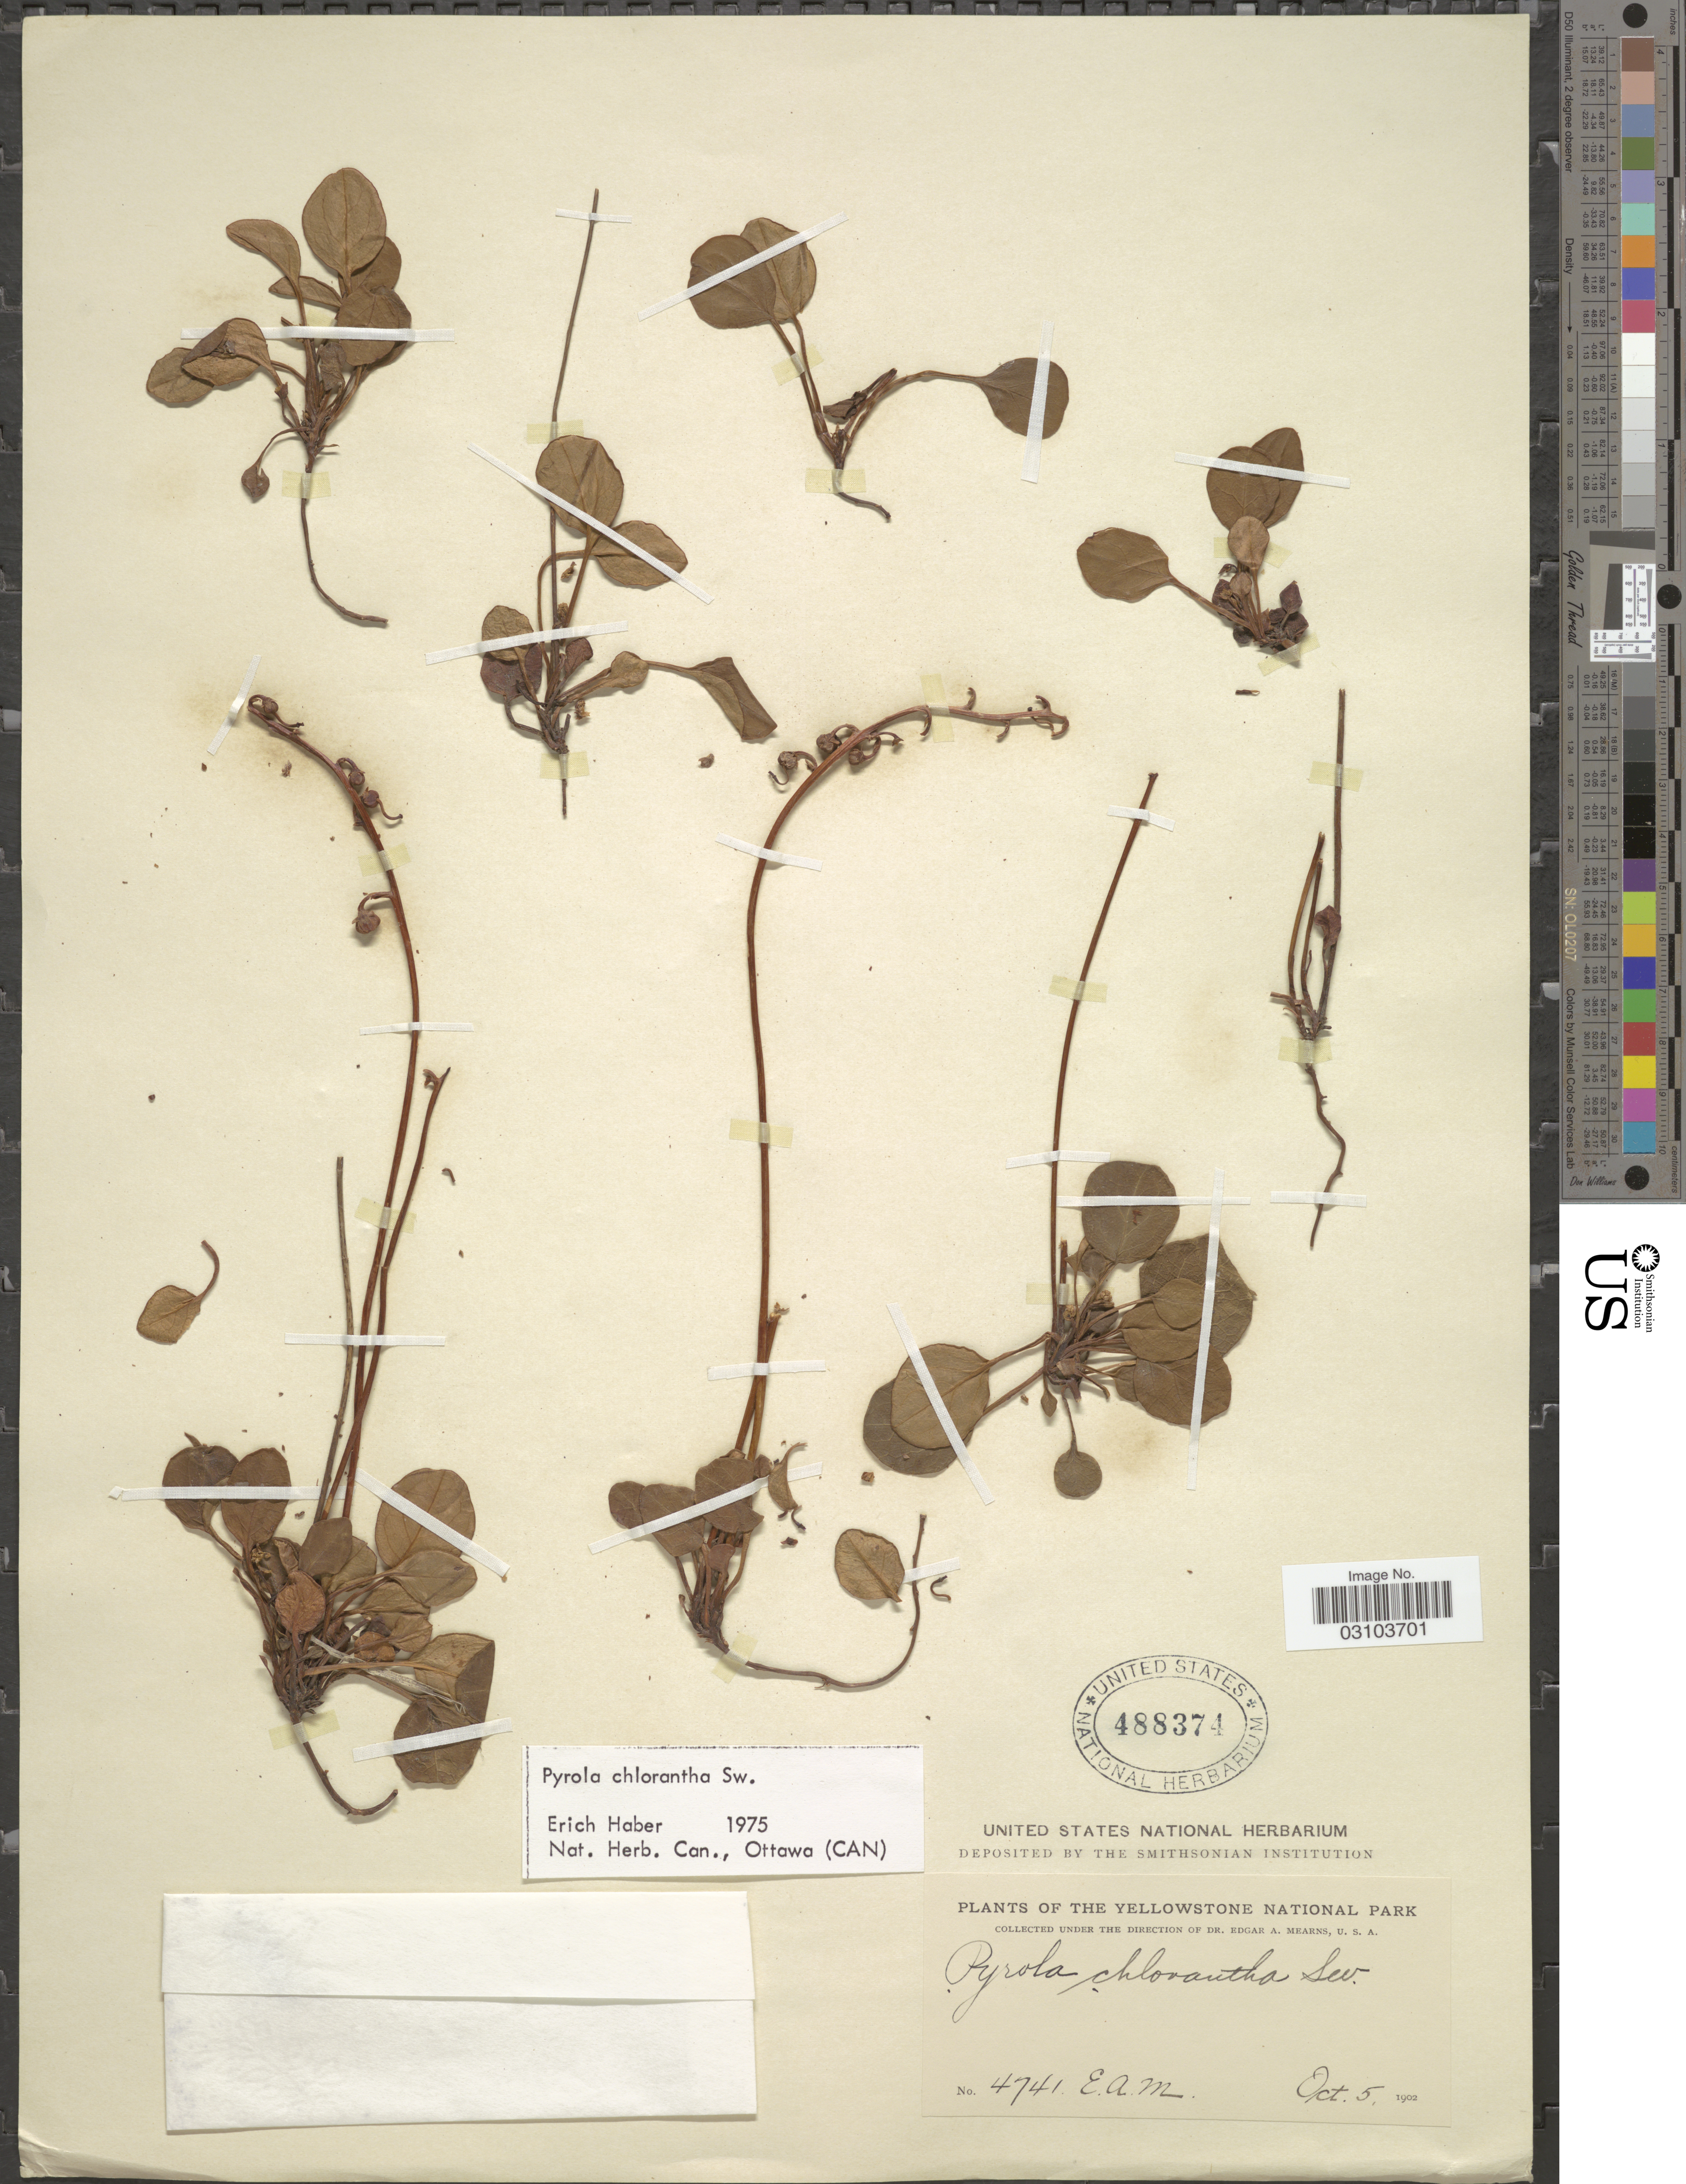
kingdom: Plantae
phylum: Tracheophyta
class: Magnoliopsida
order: Ericales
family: Ericaceae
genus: Pyrola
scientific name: Pyrola chlorantha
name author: Schweigg.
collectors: E. A. Mearns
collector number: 4741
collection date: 1902-10-05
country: United States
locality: The Yellowstone National Park.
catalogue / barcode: US 488374